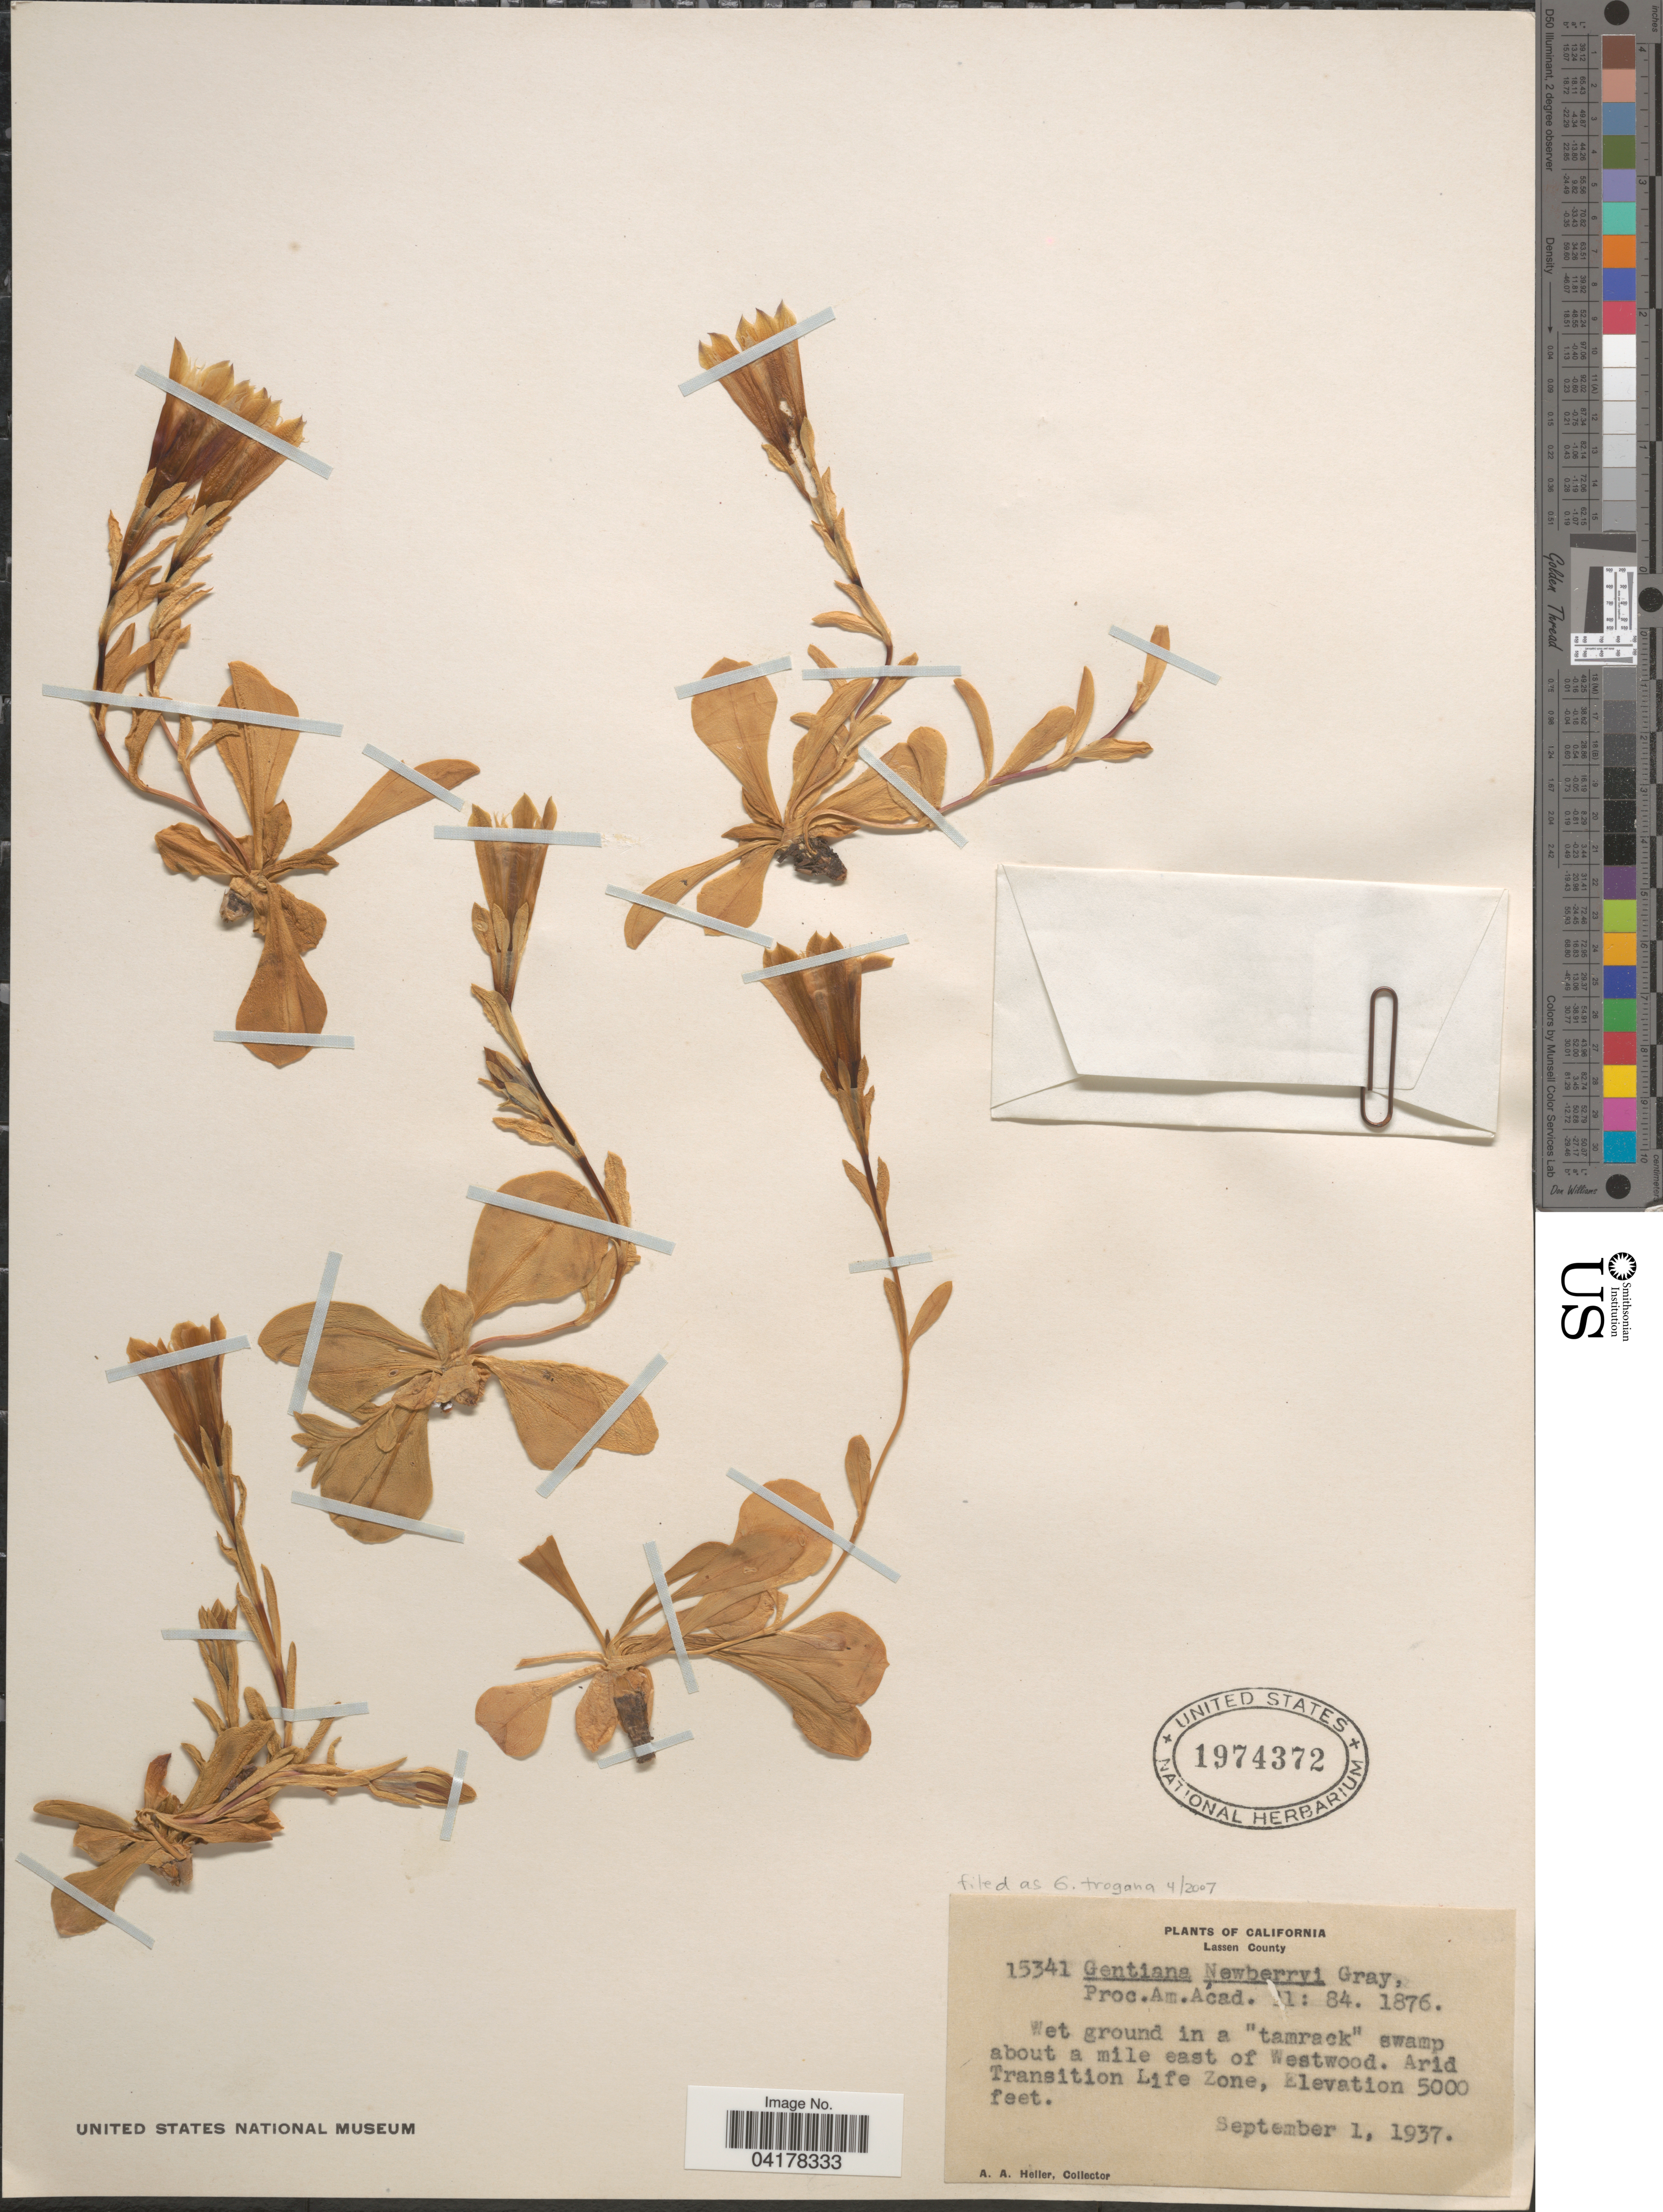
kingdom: Plantae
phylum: Tracheophyta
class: Magnoliopsida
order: Gentianales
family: Gentianaceae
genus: Gentiana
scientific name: Gentiana newberryi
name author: A. Gray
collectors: A. A. Heller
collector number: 15341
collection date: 1937-09-01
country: United States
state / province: California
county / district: Lassen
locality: Lassen County. Wet ground in a "tamrack" swamp about a mile east of Westwood. Arid Transition Life Zone.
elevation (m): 1524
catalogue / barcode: US 1974372